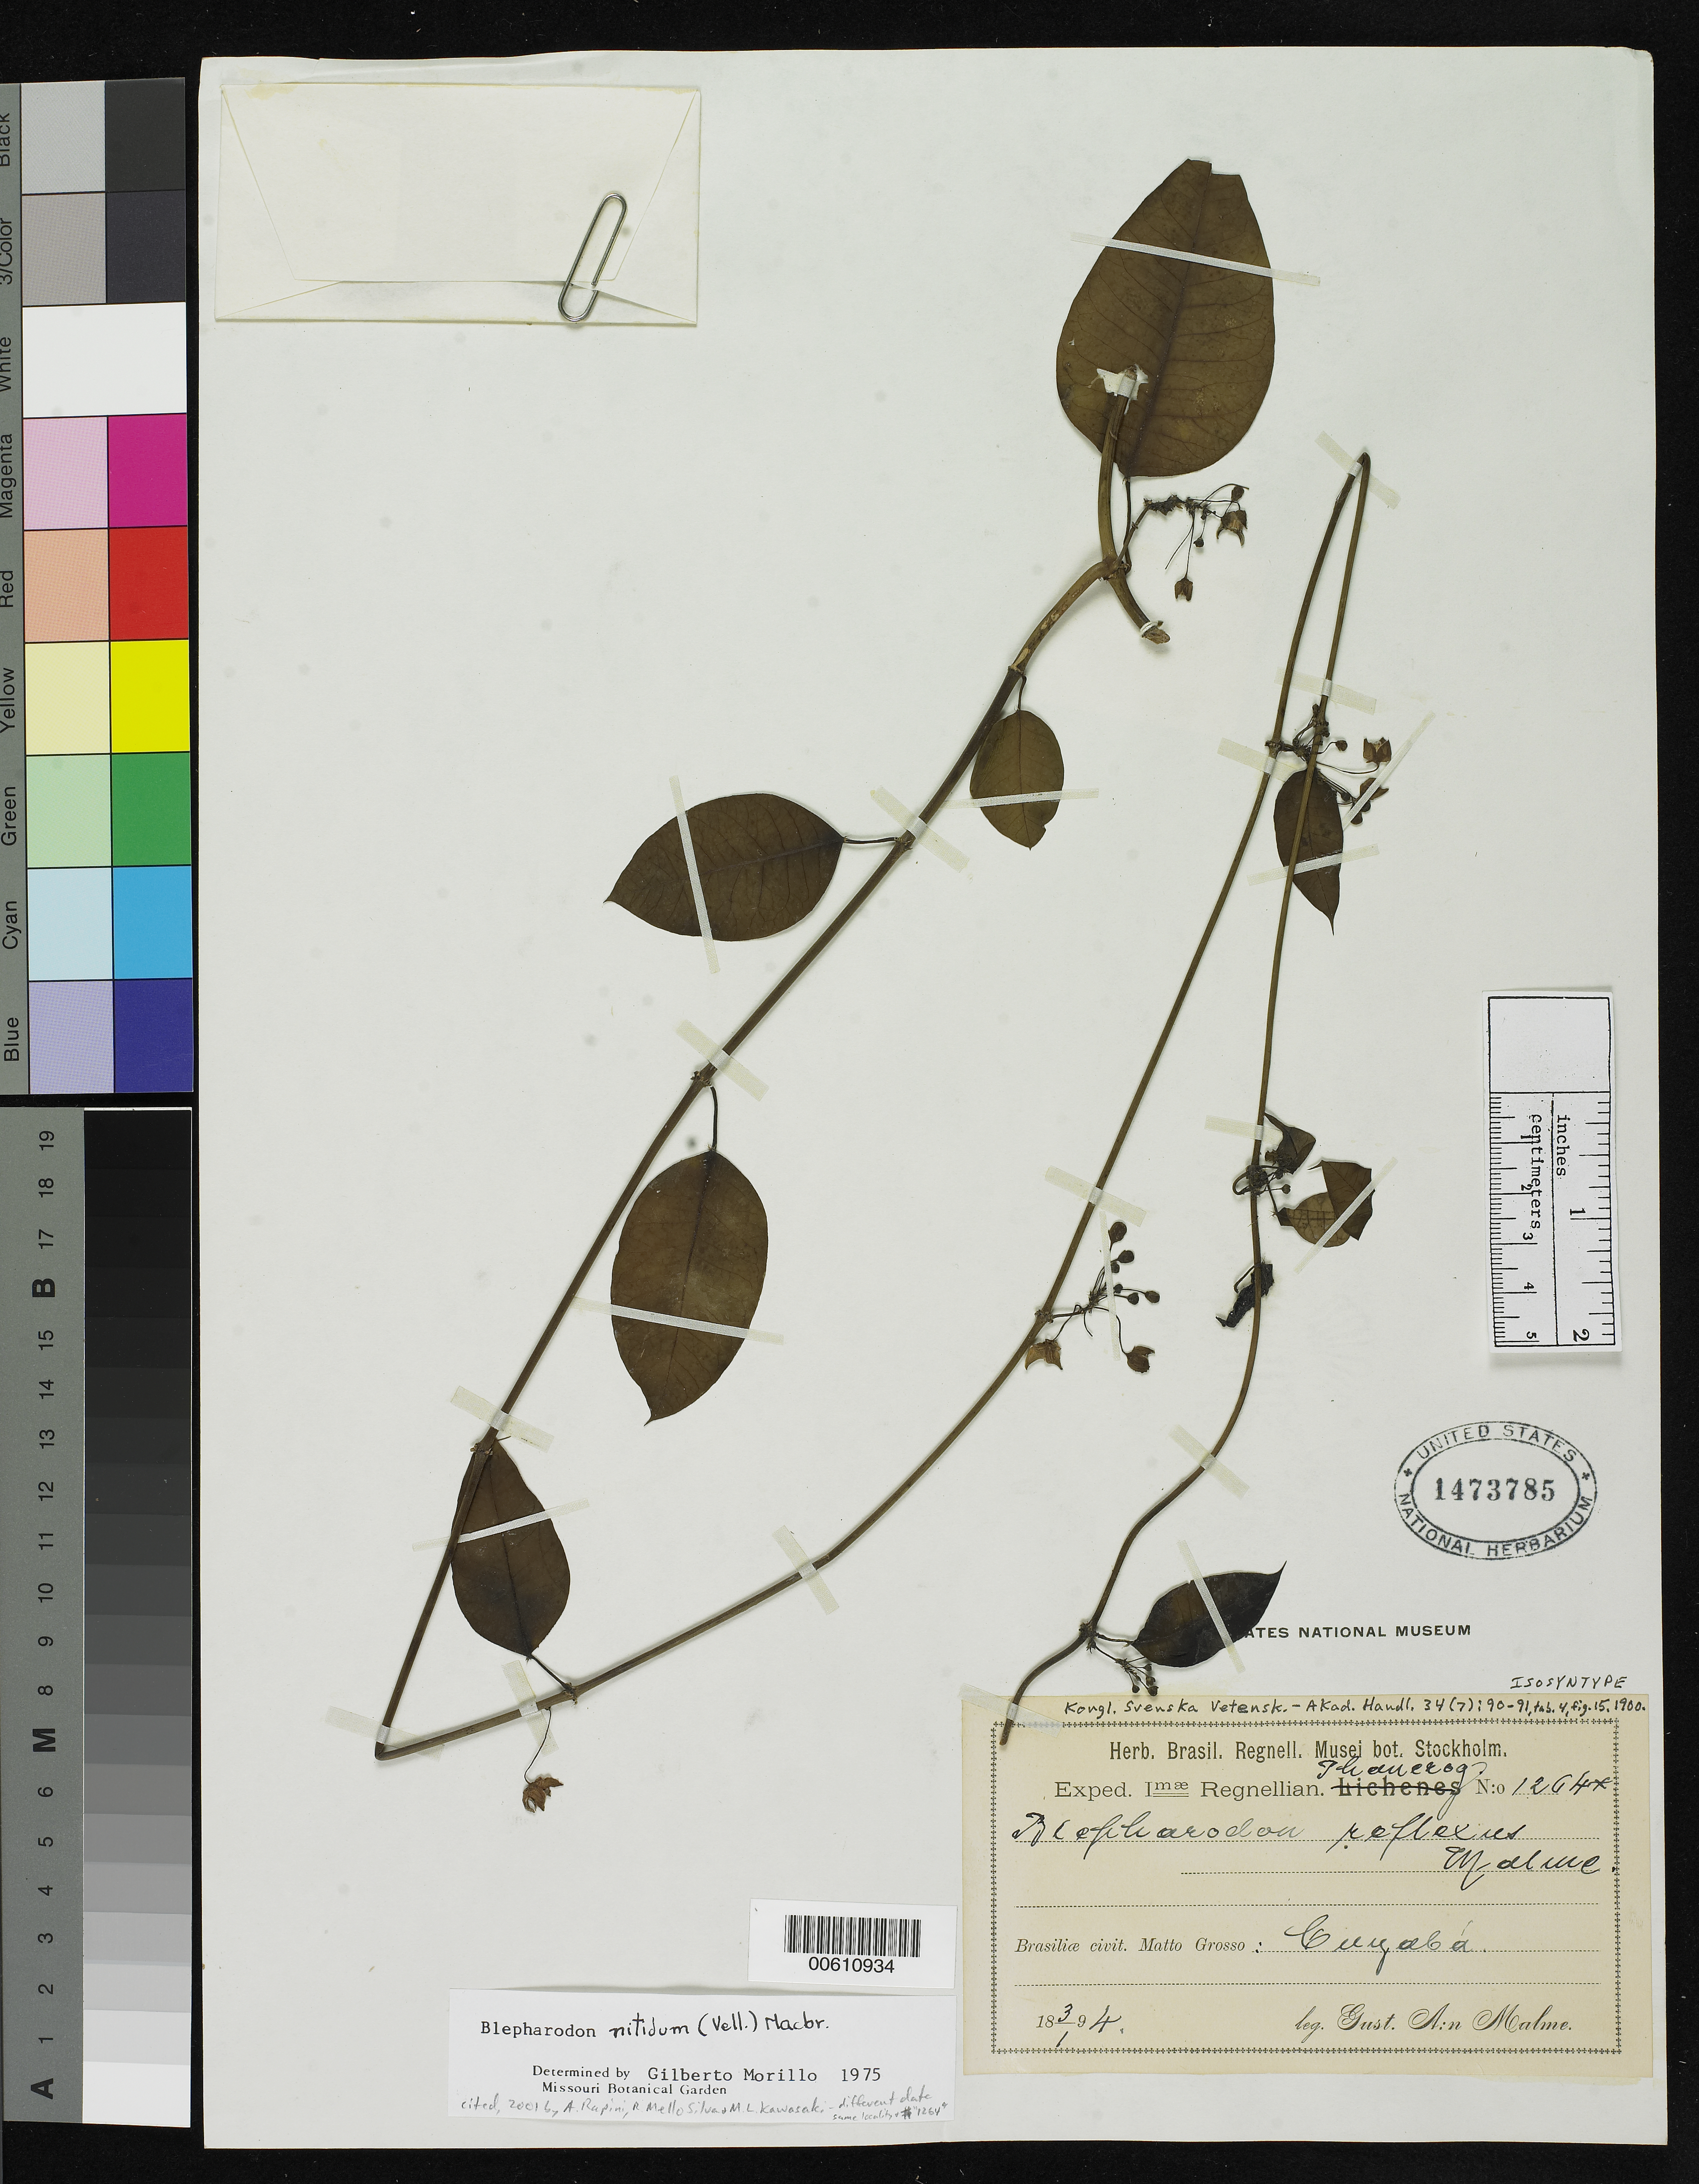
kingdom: Plantae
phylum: Tracheophyta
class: Magnoliopsida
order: Gentianales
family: Apocynaceae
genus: Blepharodon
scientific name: Blepharodon reflexus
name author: Malme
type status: Isosyntype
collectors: G. O. A. Malme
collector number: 1264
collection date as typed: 01 Mar 1894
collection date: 1894-03-01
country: Brazil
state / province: Mato Grosso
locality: Cuyaba.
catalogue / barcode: US 1473785